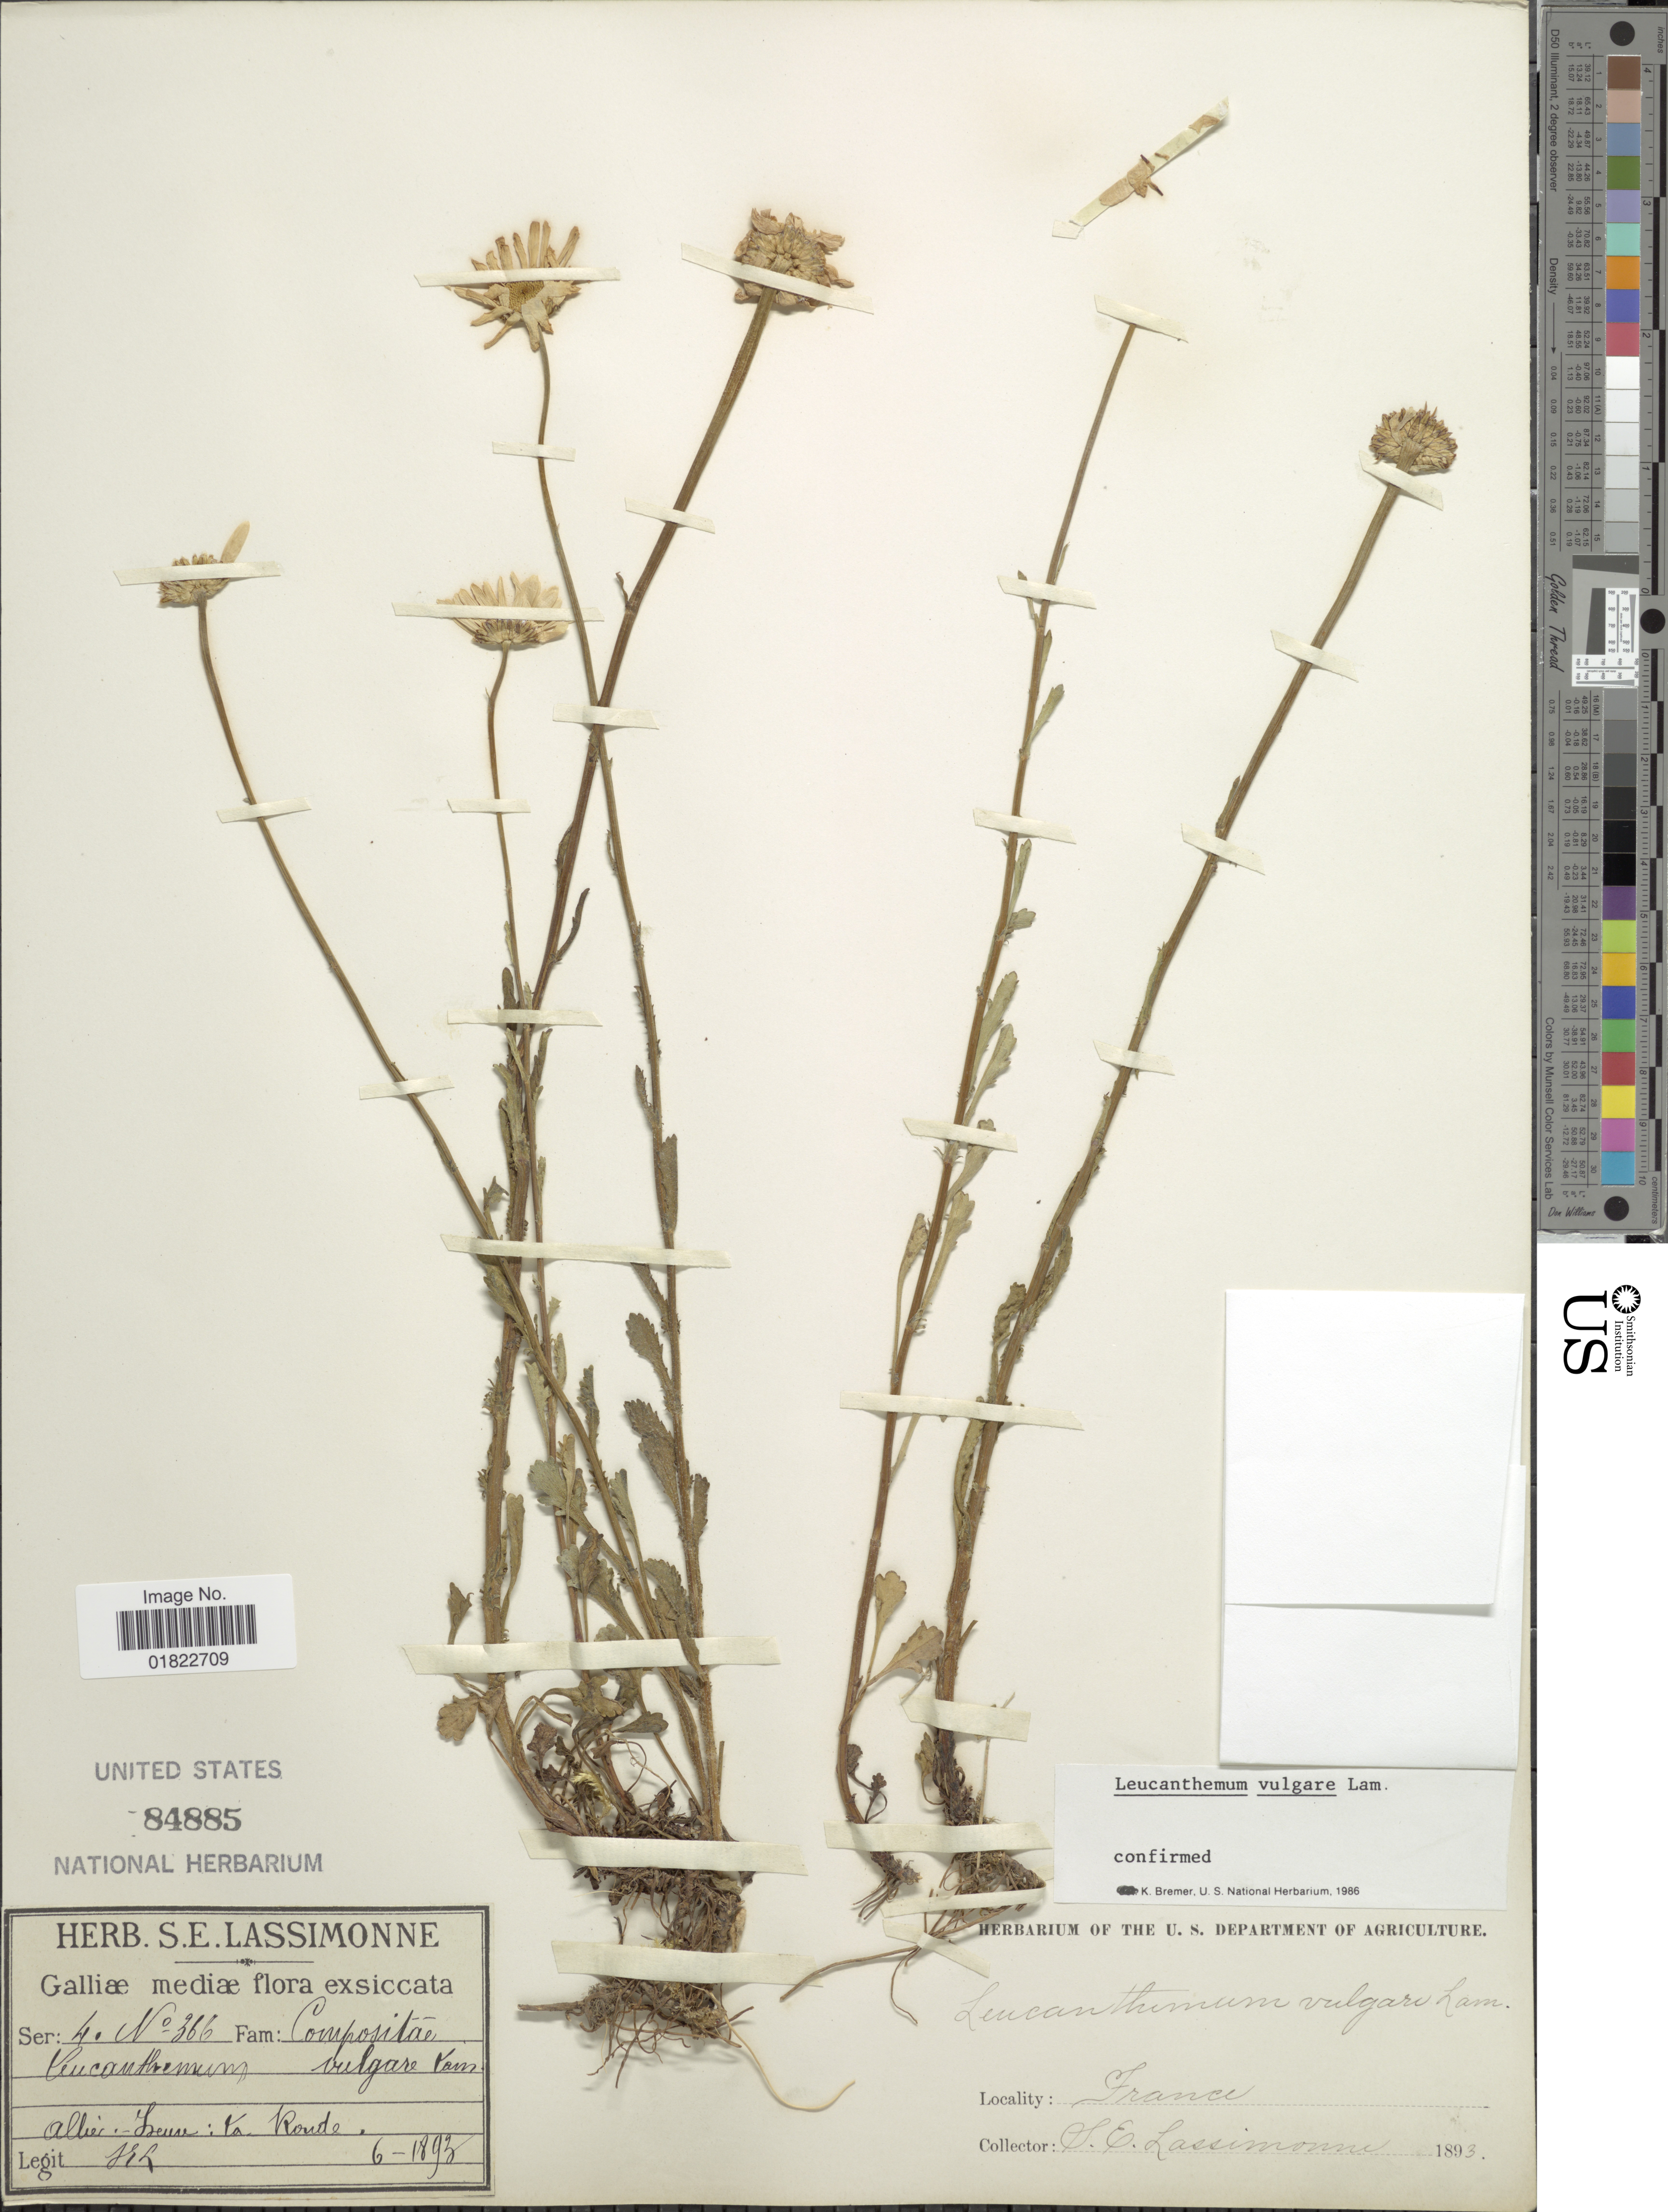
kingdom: Plantae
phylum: Tracheophyta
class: Magnoliopsida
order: Asterales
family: Asteraceae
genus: Leucanthemum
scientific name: Leucanthemum vulgare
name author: Lam.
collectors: S. Lassimonne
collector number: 366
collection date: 1893-06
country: France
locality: Galliae mediae, Allien-Yoeure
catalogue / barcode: US 84885